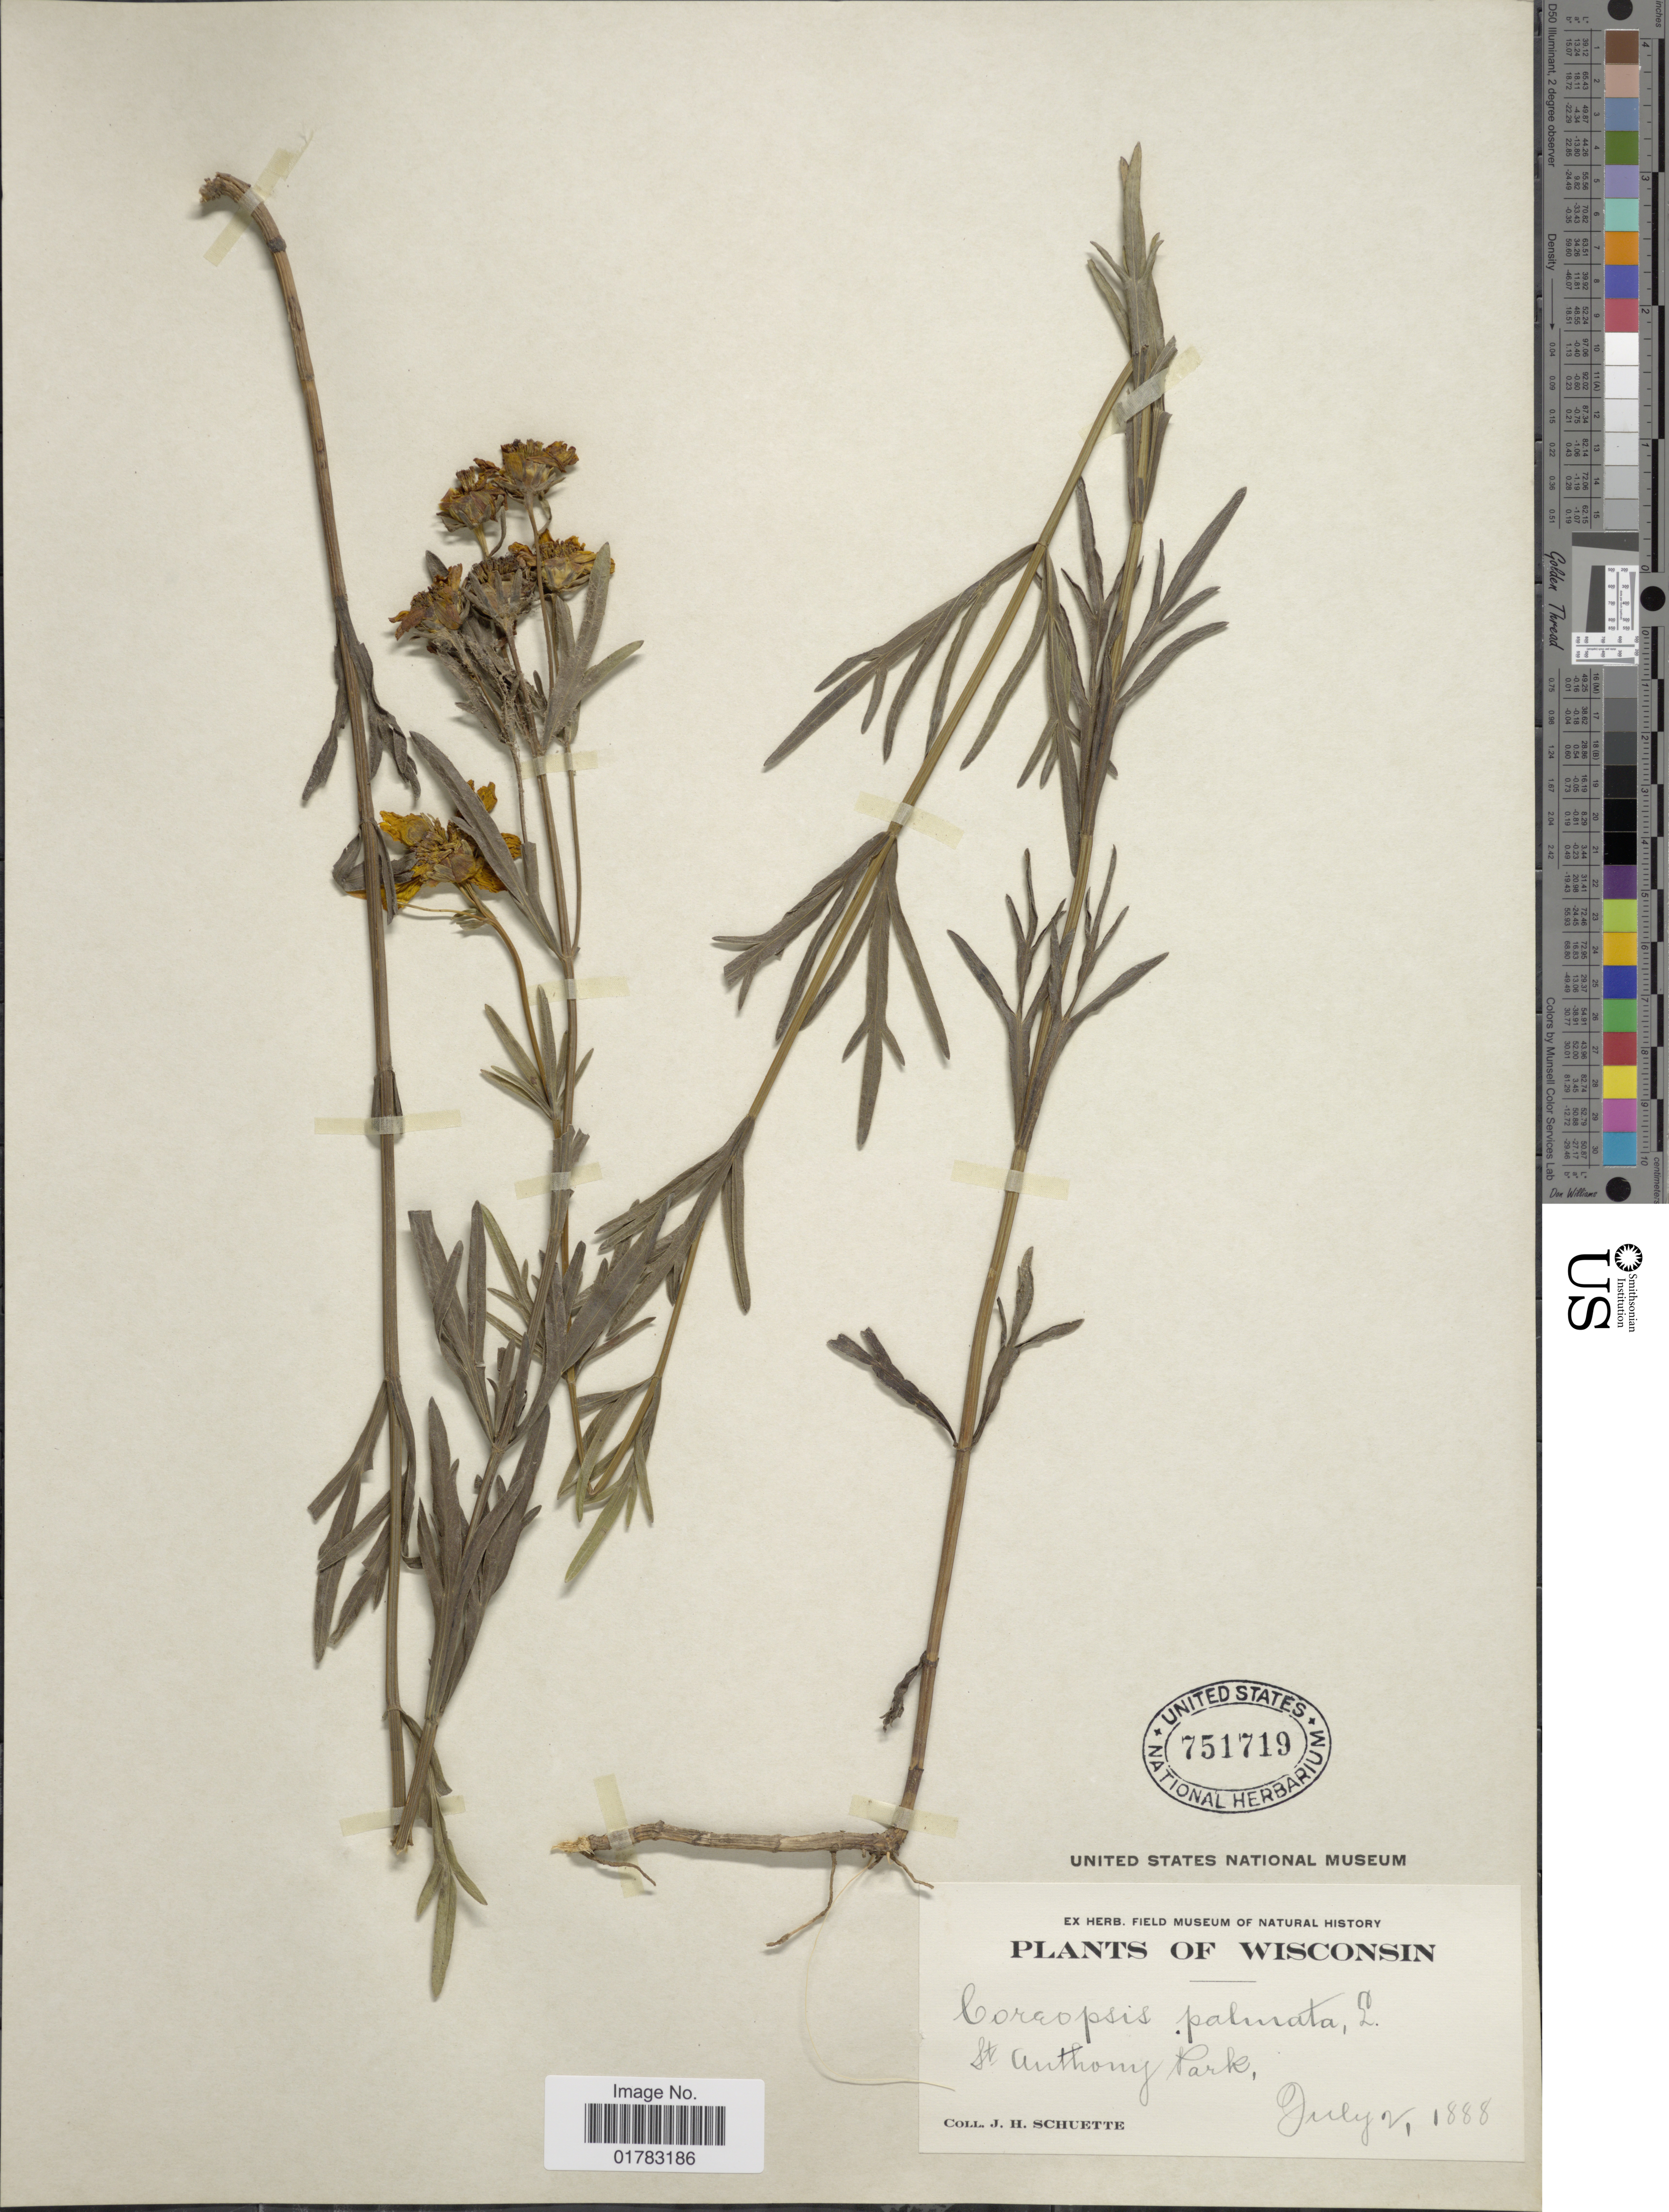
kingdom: Plantae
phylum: Tracheophyta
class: Magnoliopsida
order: Asterales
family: Asteraceae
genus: Coreopsis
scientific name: Coreopsis palmata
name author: Nutt.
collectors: J. H. Schuette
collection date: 1888-07-02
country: United States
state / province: Wisconsin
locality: St. Anthony Park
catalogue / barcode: US 751719